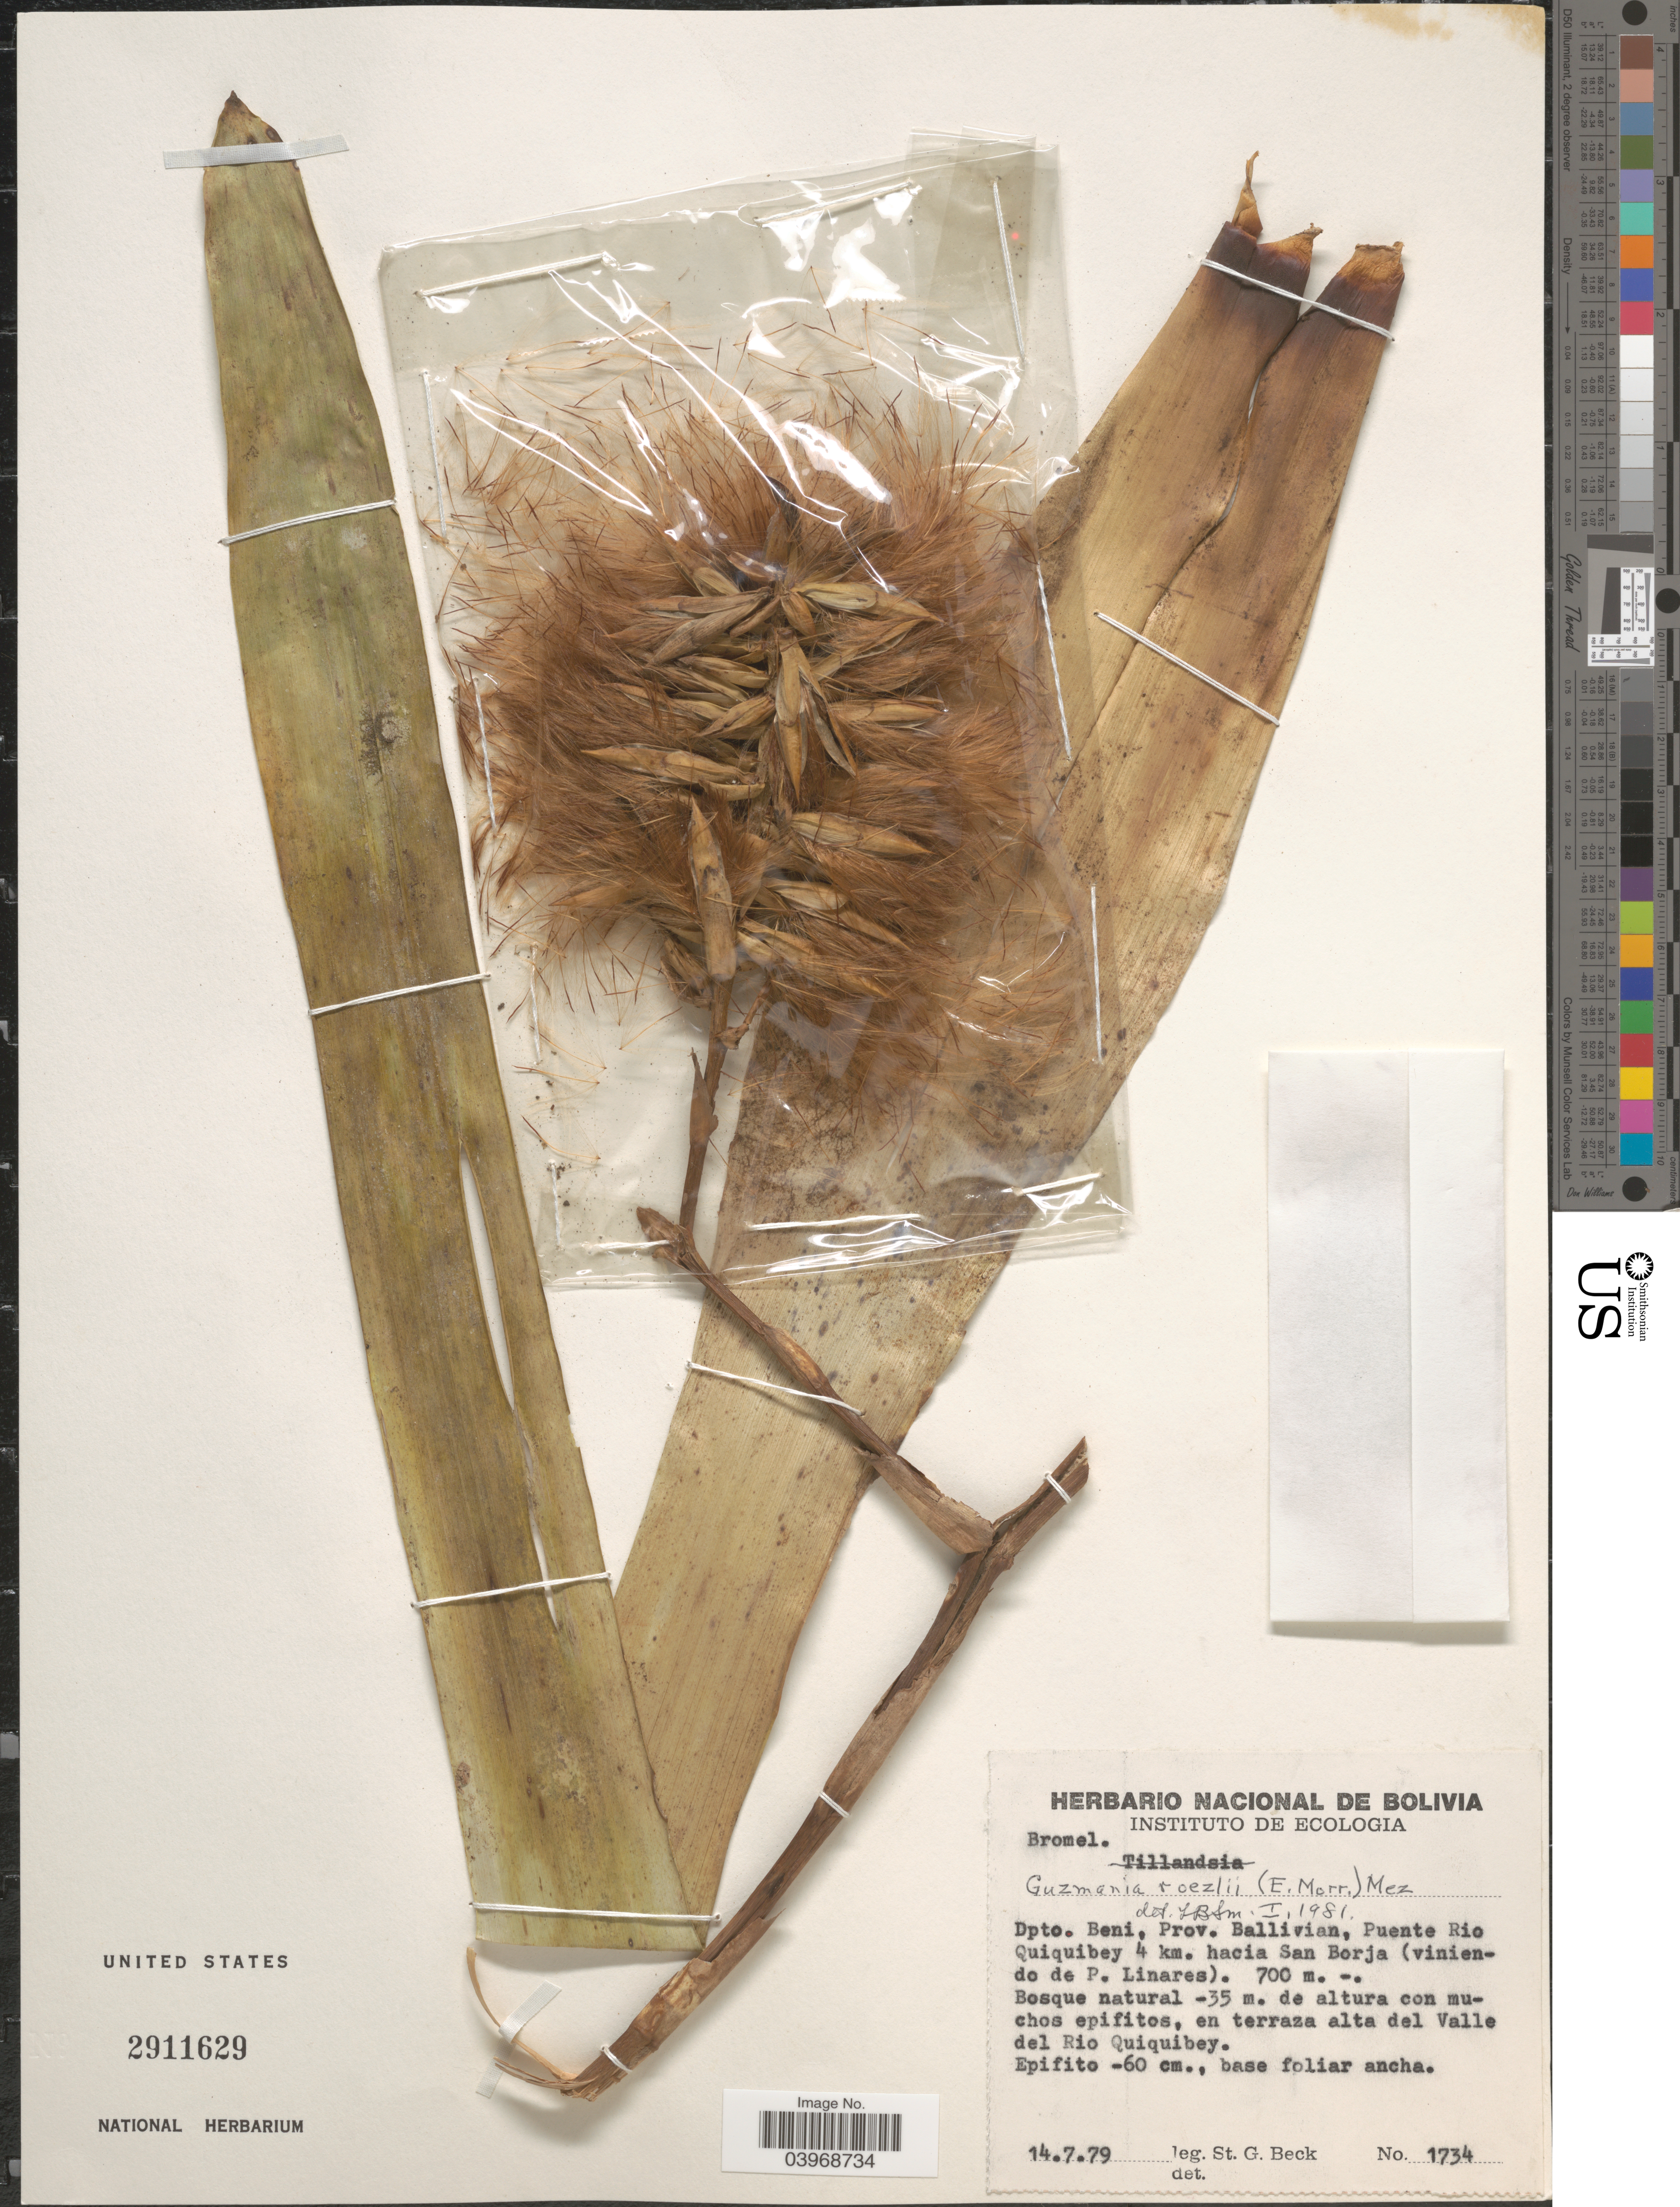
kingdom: Plantae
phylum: Tracheophyta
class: Liliopsida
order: Poales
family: Bromeliaceae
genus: Guzmania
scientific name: Guzmania roezlii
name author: (É. Morren) Mez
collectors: S. G. Beck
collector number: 1734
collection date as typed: Transcribed d/m/y: 14/7/79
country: Bolivia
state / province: Beni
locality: Dpto. Beni, Prov. Ballivian, Puente Rio Quiquibey 4 km. hacia San Borja (viniendo de P. Linares). Bosque natural, en terraza alta del Valle del Rio Quiquibey.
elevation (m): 700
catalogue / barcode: US 2911629